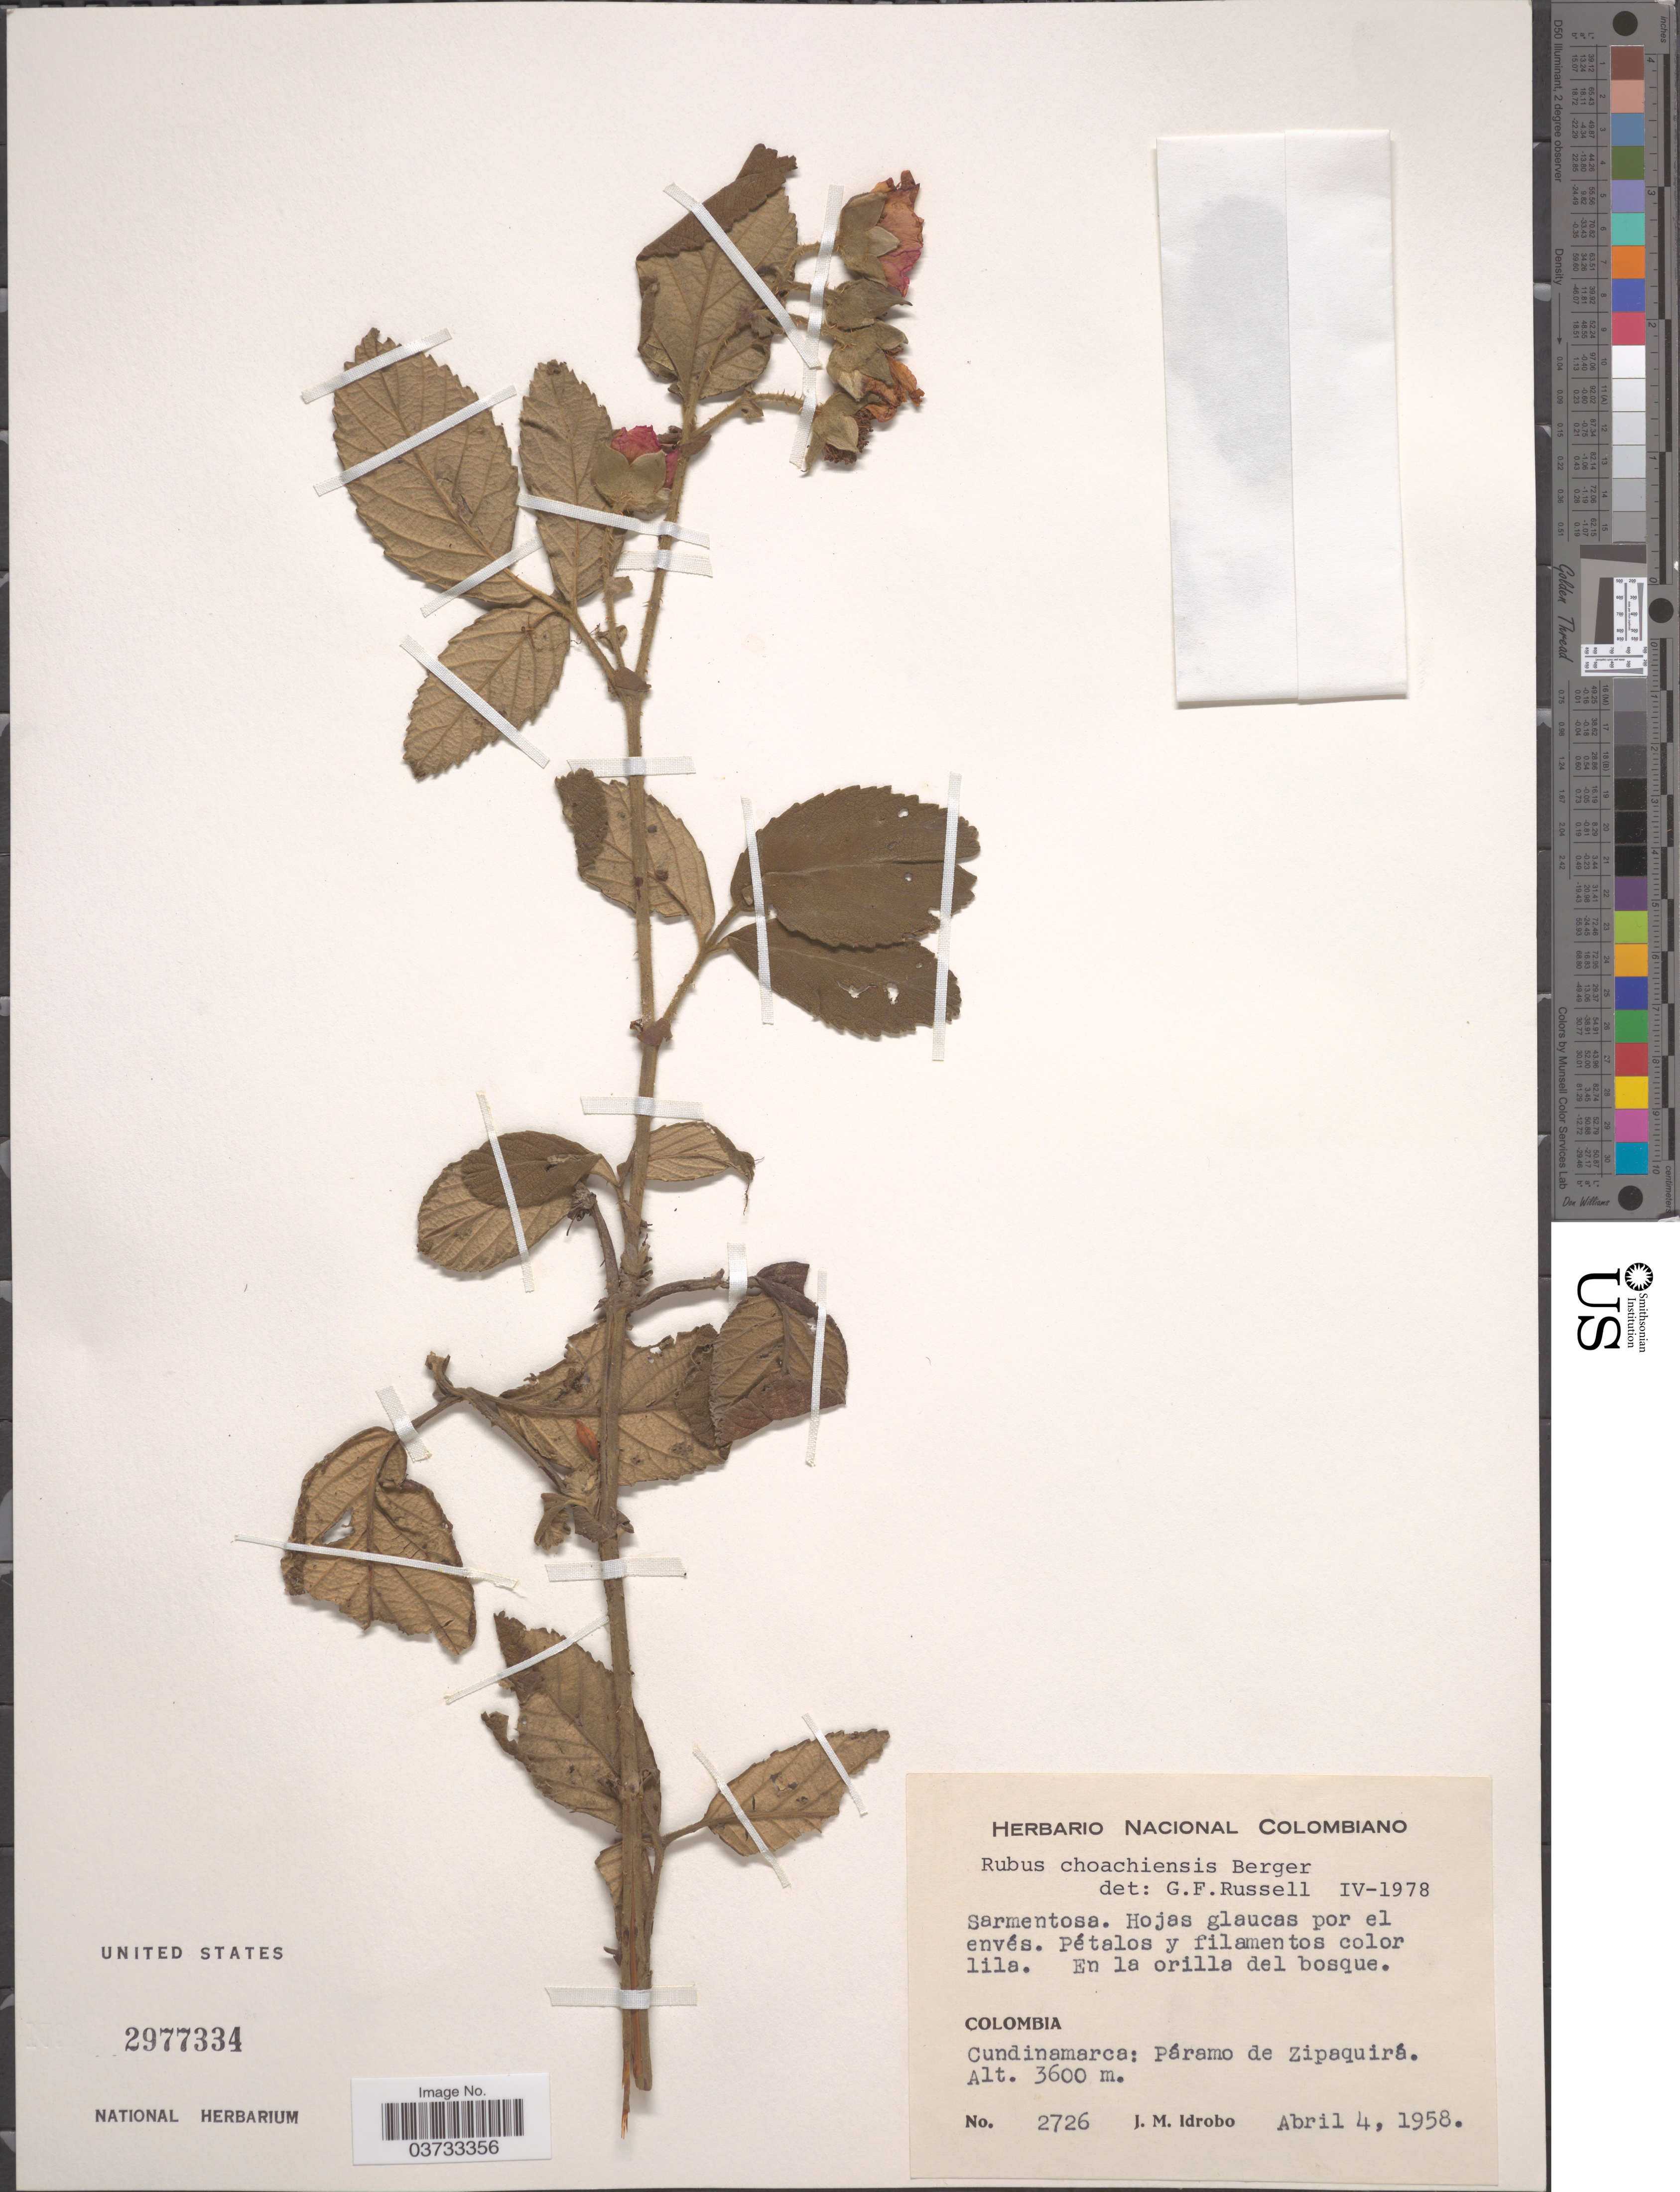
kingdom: Plantae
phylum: Tracheophyta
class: Magnoliopsida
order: Rosales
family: Rosaceae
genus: Rubus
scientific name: Rubus choachiensis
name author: A. Berger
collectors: J. M. Idrobo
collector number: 2726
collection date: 1958-04-04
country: Colombia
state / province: Cundinamarca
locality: Páramo de Zipaquirá.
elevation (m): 3600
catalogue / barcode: US 2977334